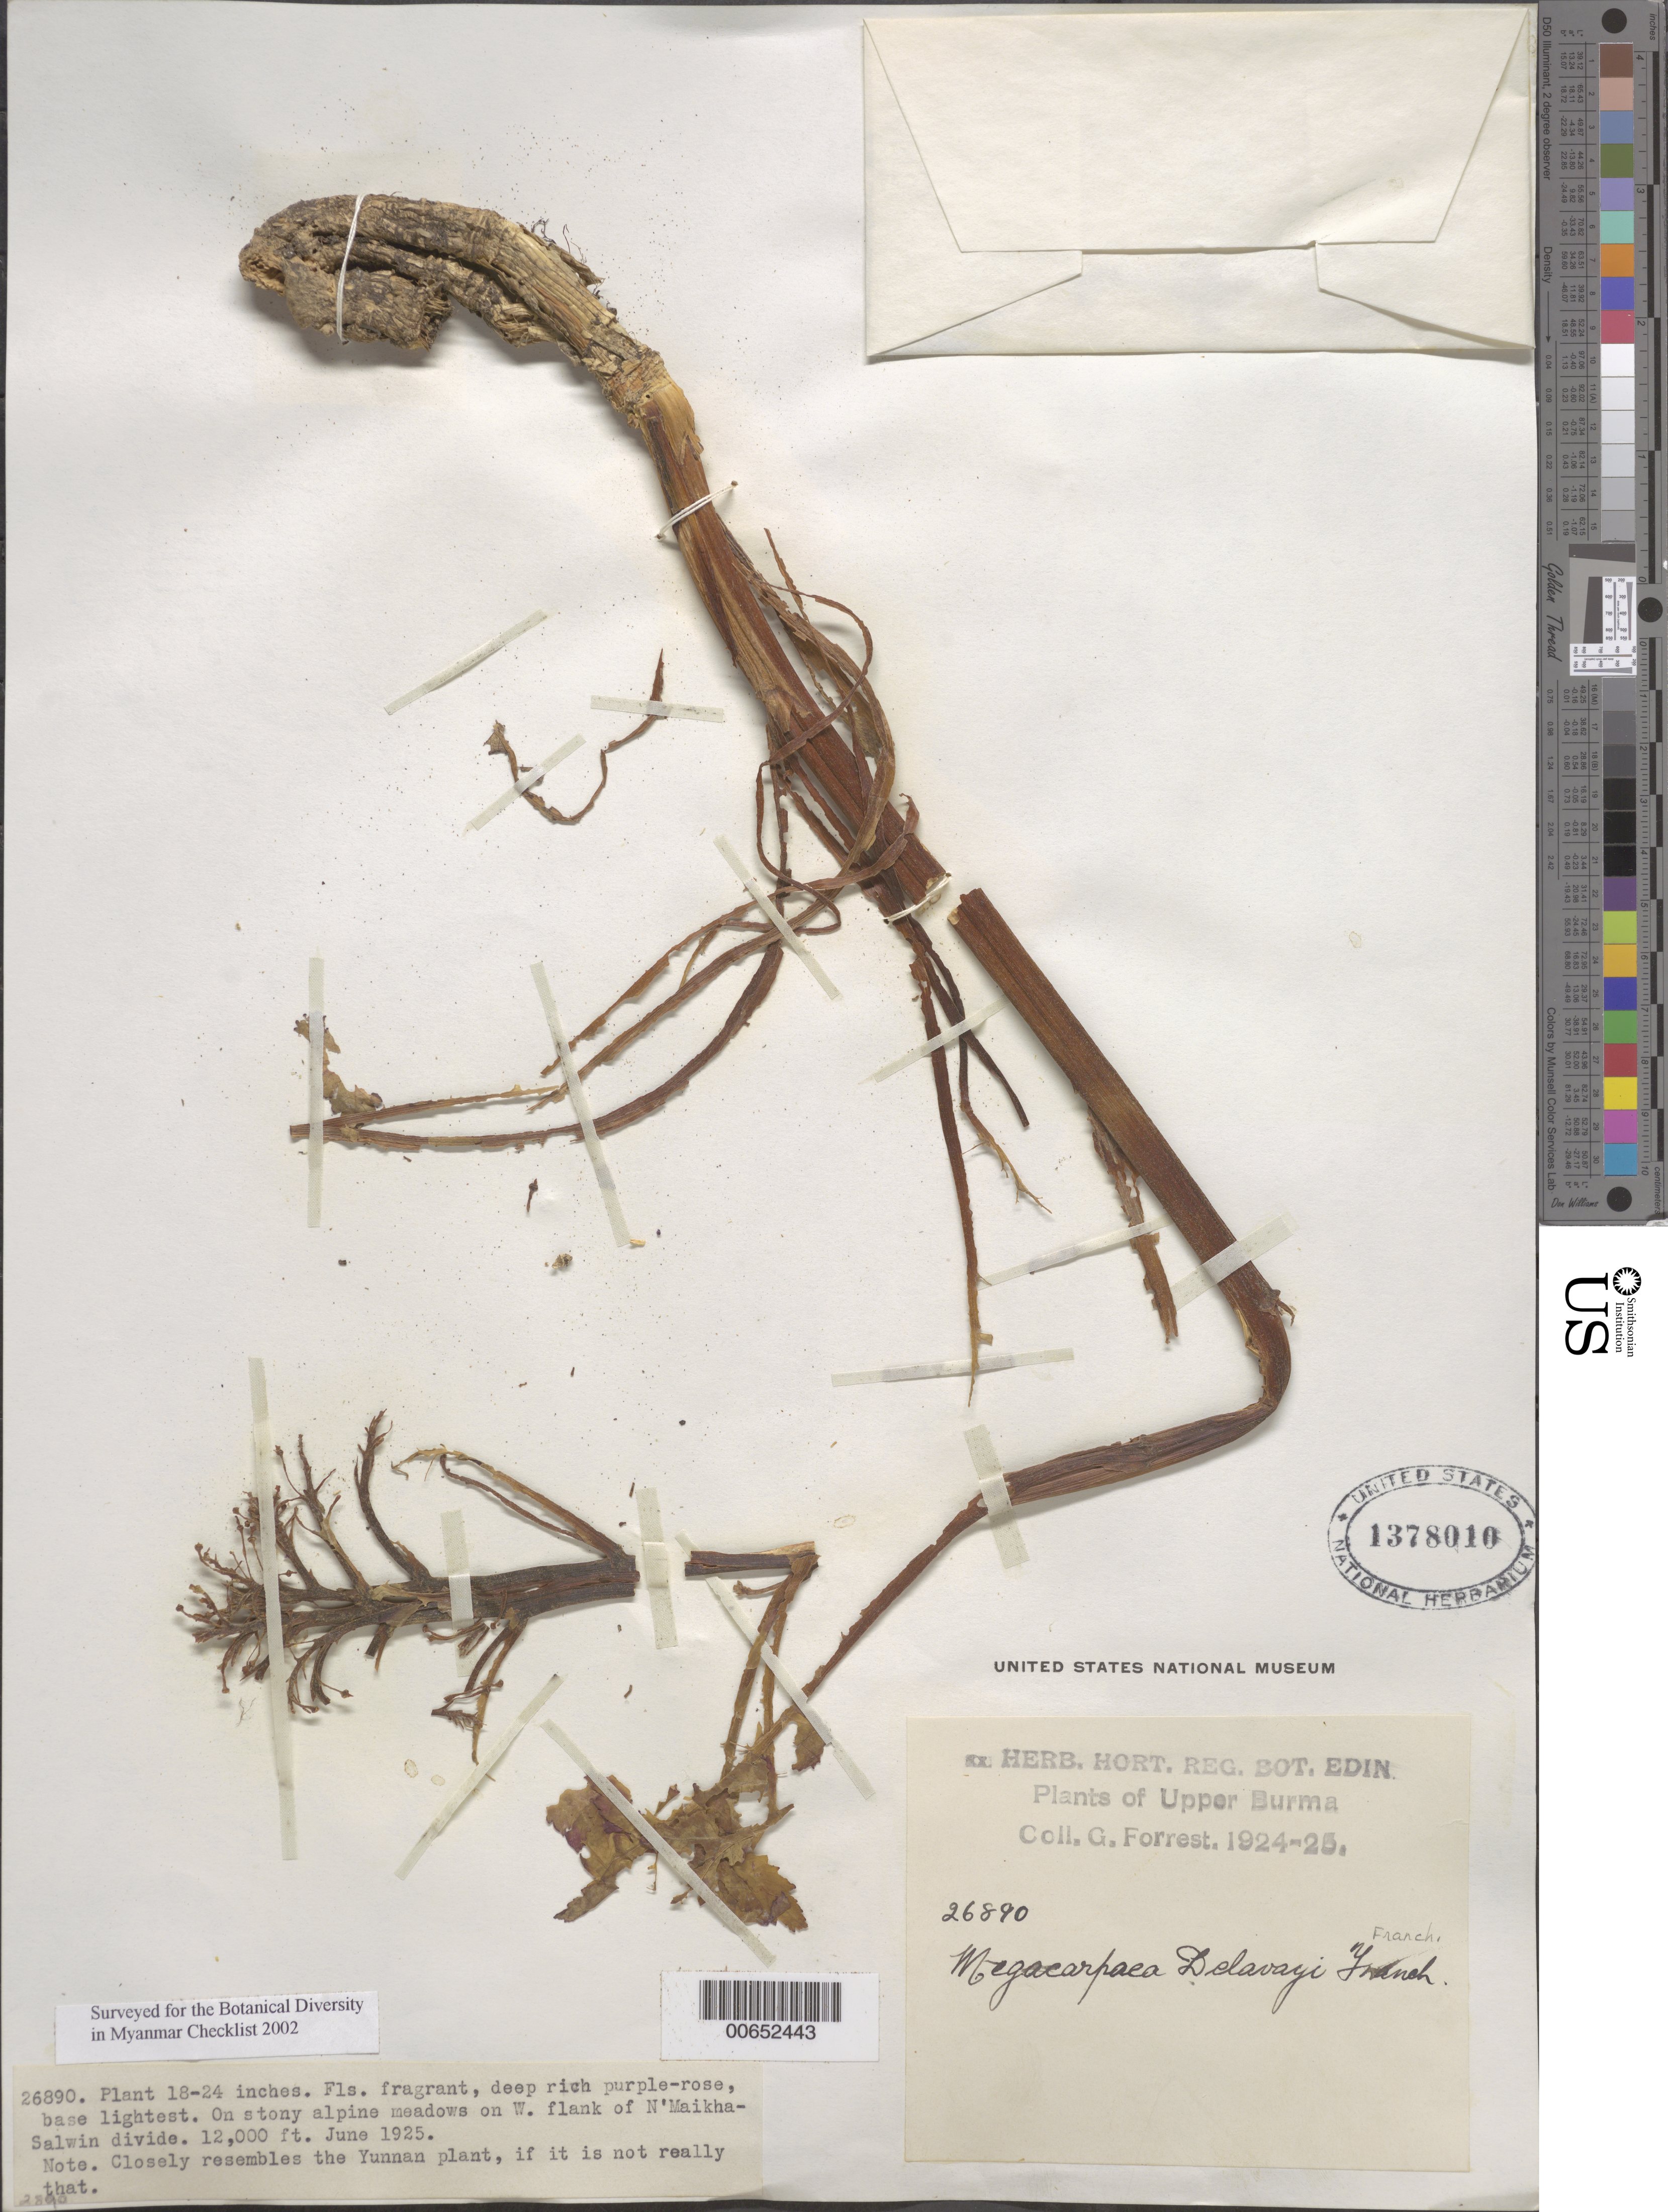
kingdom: Plantae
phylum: Tracheophyta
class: Magnoliopsida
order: Brassicales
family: Brassicaceae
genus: Megacarpaea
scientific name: Megacarpaea delavayi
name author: Franch.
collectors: G. Forrest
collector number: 26890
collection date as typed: Jun 1925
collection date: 1925-06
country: Myanmar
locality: Upper Burma, W flank of N'Maikha-Salwin Divide.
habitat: On stony alpine meadows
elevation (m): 3658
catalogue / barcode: US 1378010